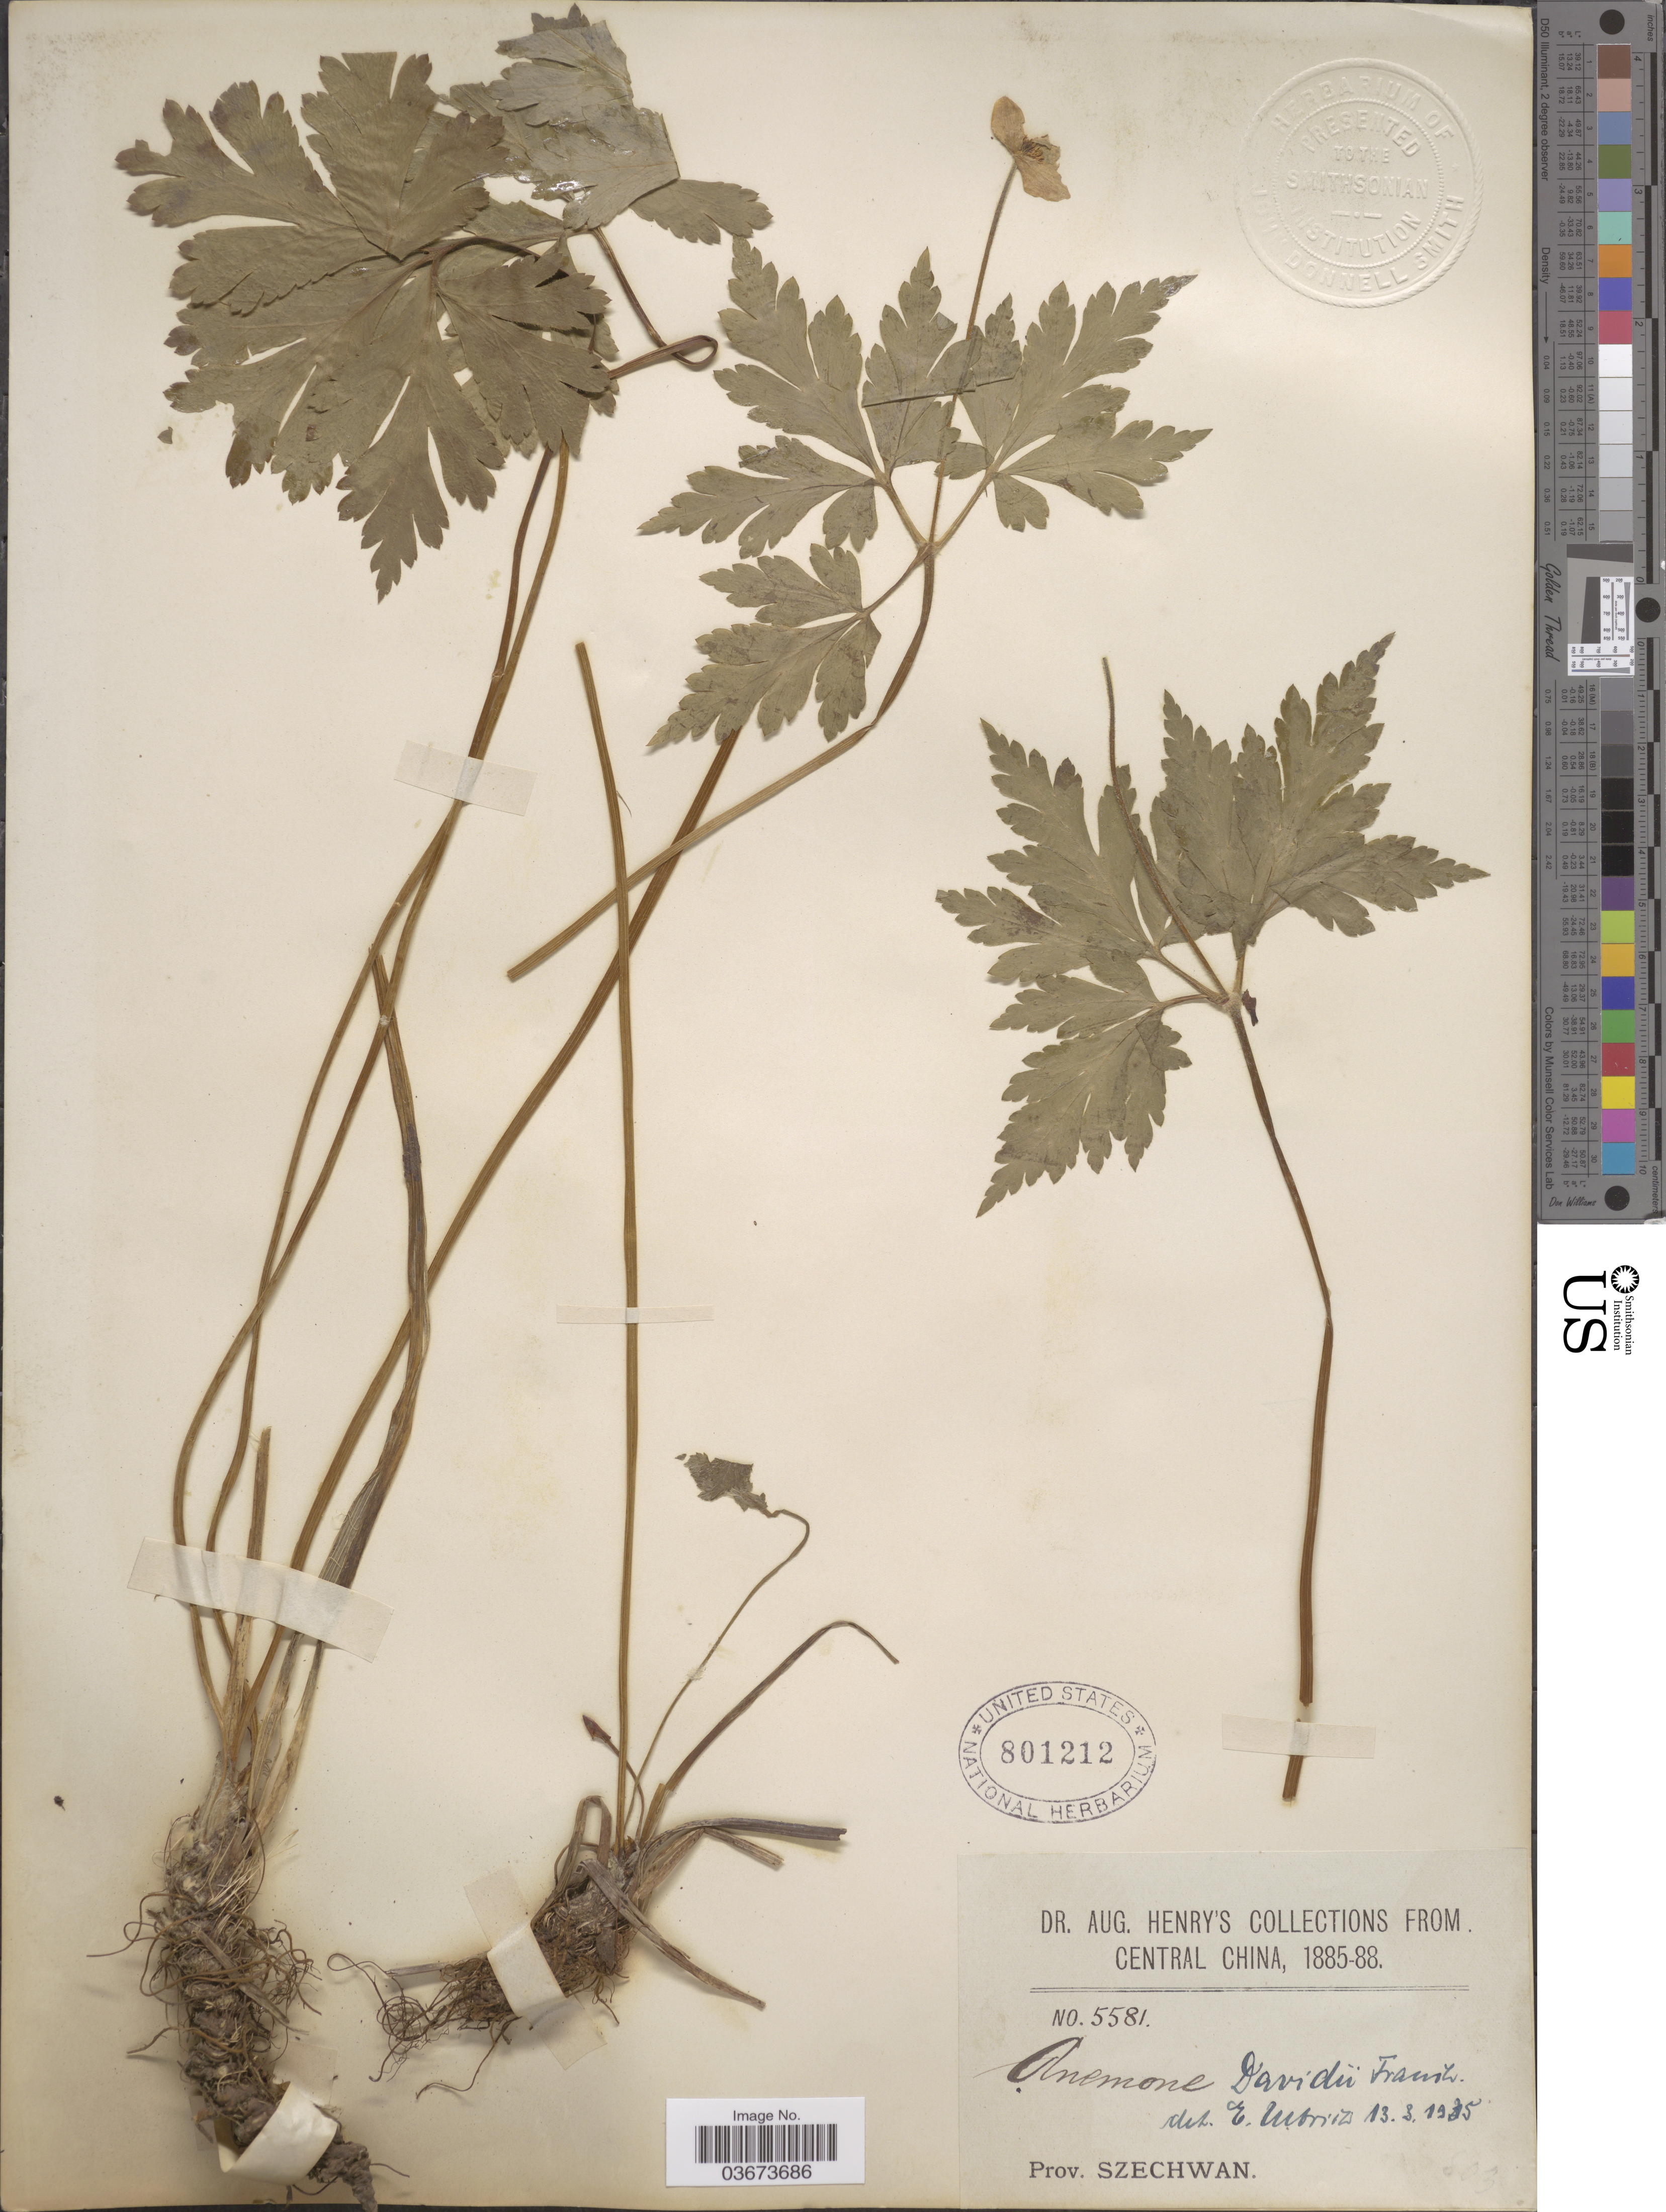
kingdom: Plantae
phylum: Tracheophyta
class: Magnoliopsida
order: Ranunculales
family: Ranunculaceae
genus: Anemone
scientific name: Anemone davidii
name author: Franch.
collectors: A. Henry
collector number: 5581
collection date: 1885/1888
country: China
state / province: Sichuan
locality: Central China. Prov. Szechwan.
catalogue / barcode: US 801212